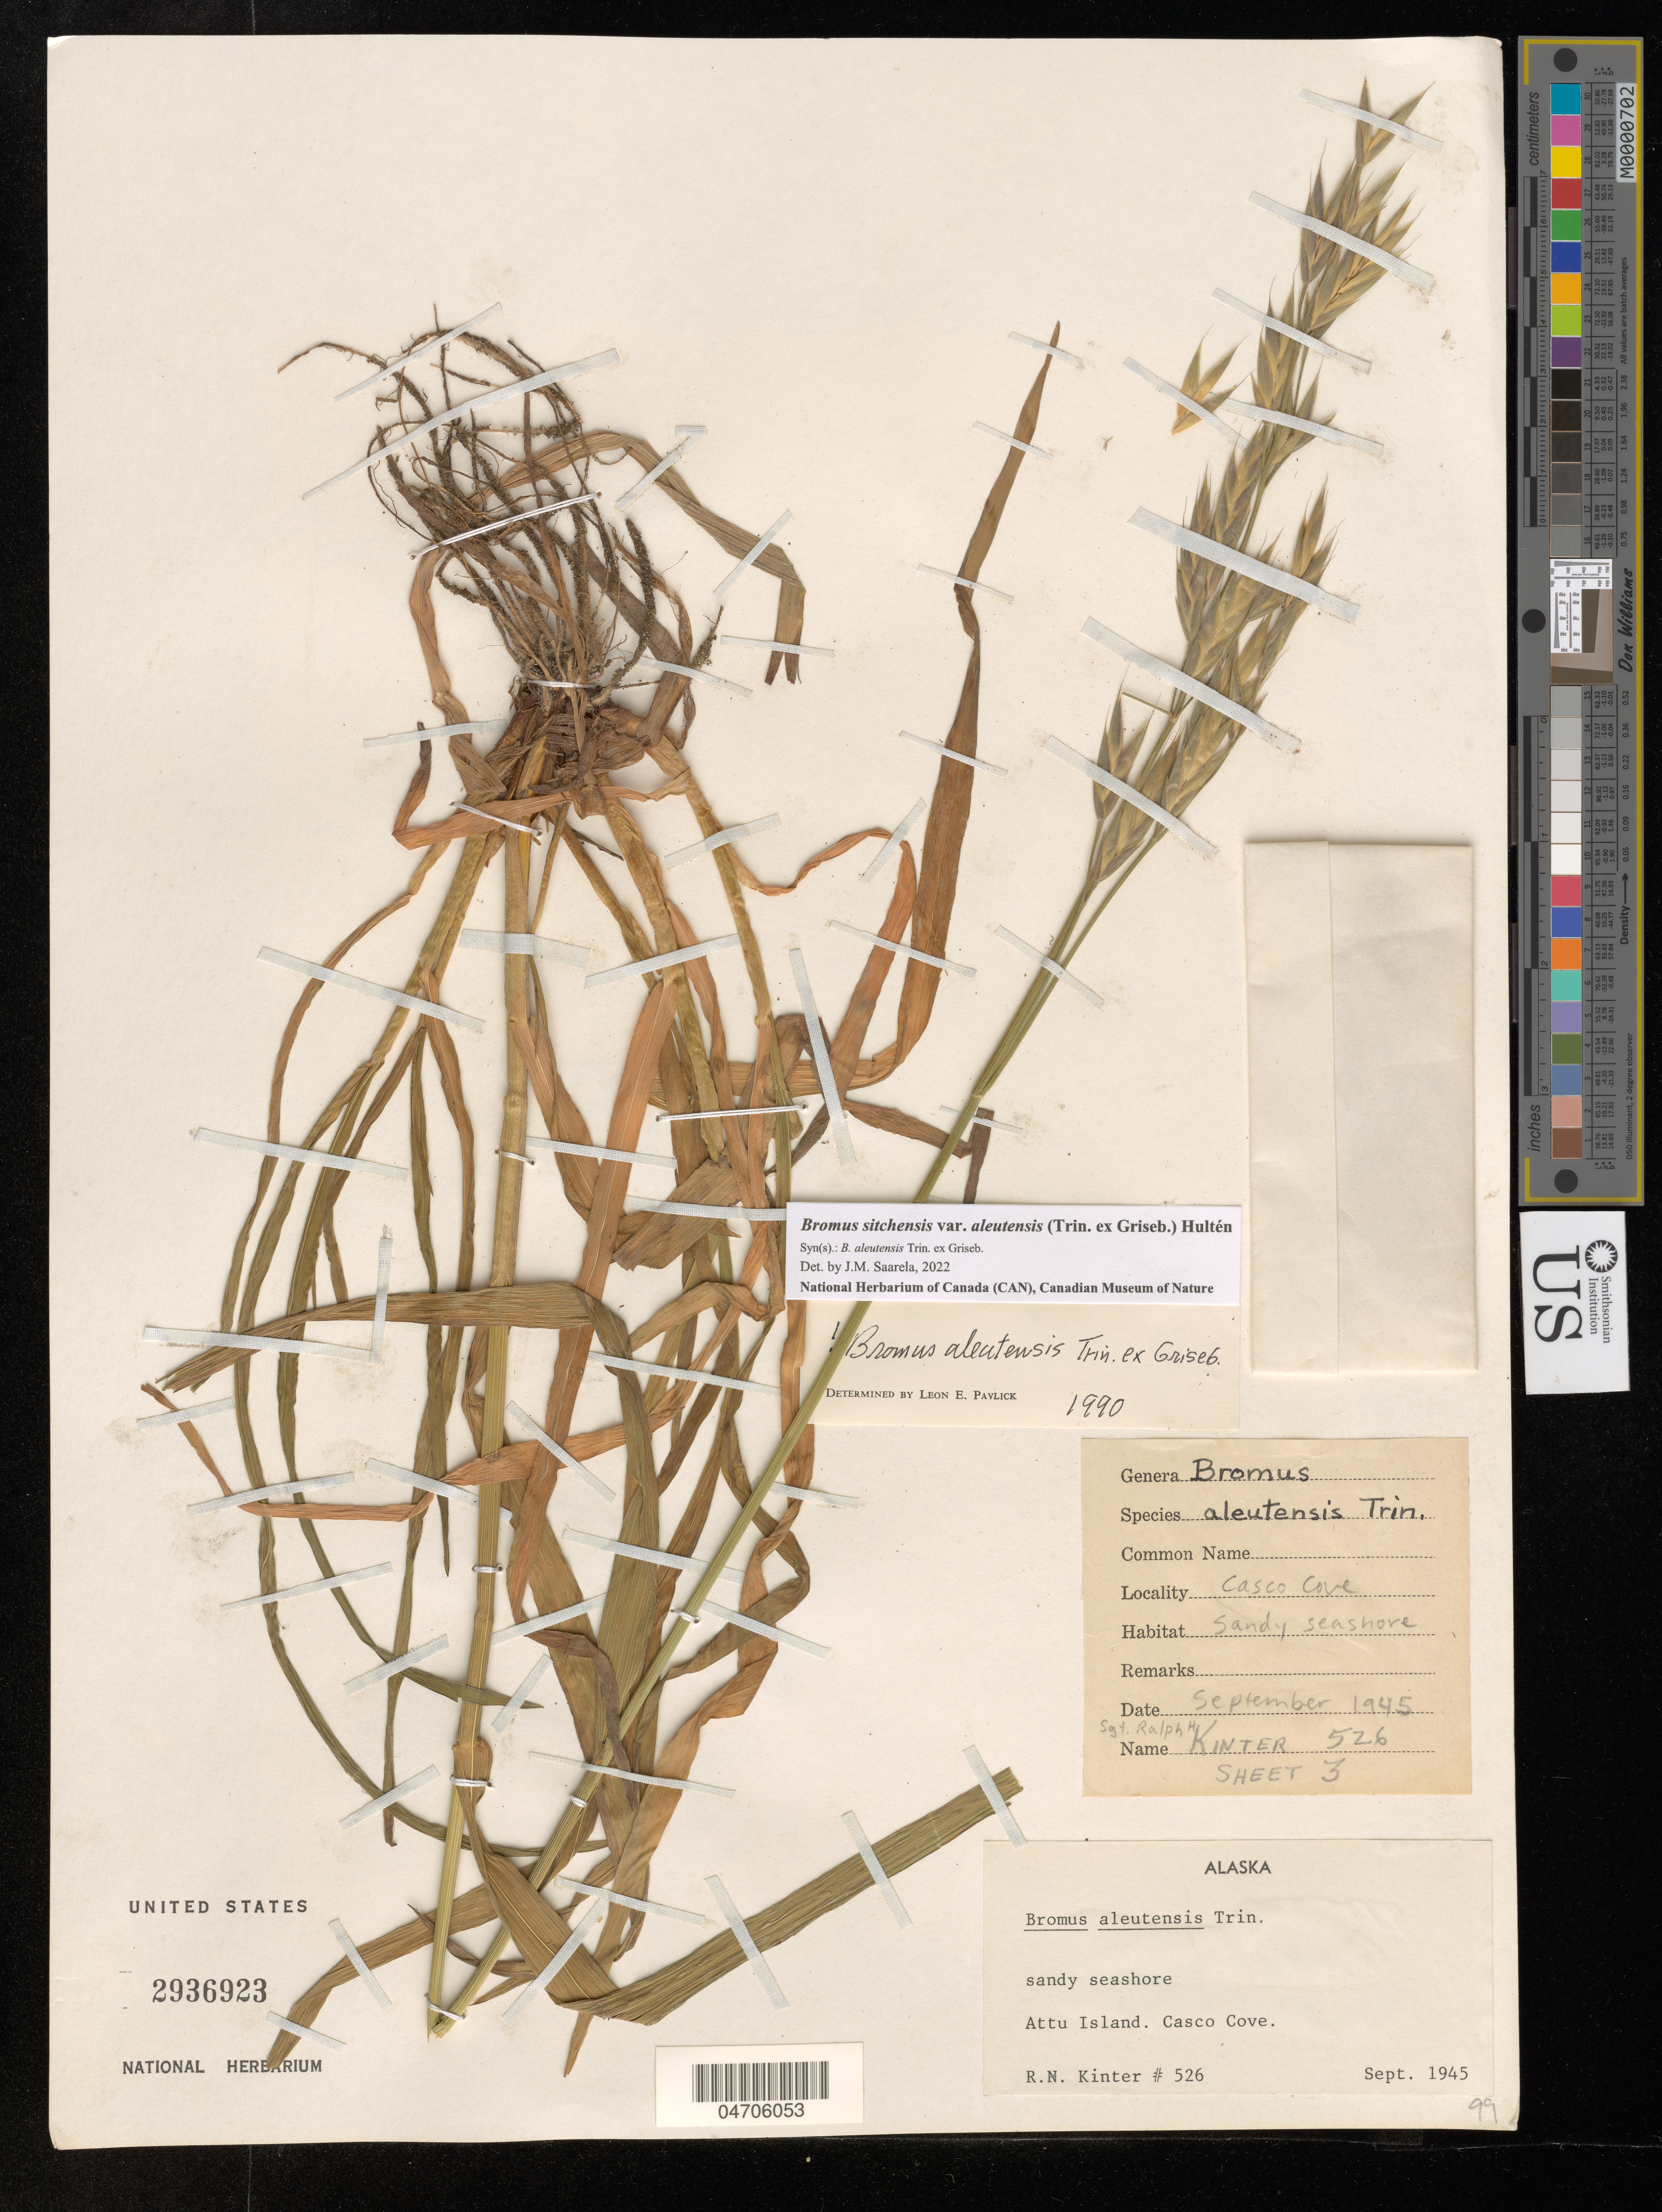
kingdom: Plantae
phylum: Tracheophyta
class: Liliopsida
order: Poales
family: Poaceae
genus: Bromus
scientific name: Bromus sitchensis var. polyanthus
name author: (Scribn. ex Shear) R.E. Brainerd & Otting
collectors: R. Kinter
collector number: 526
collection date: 1945-09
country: United States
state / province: Alaska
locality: Sandy seashore. Attu Island. Casco Cove.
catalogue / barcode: US 2936923